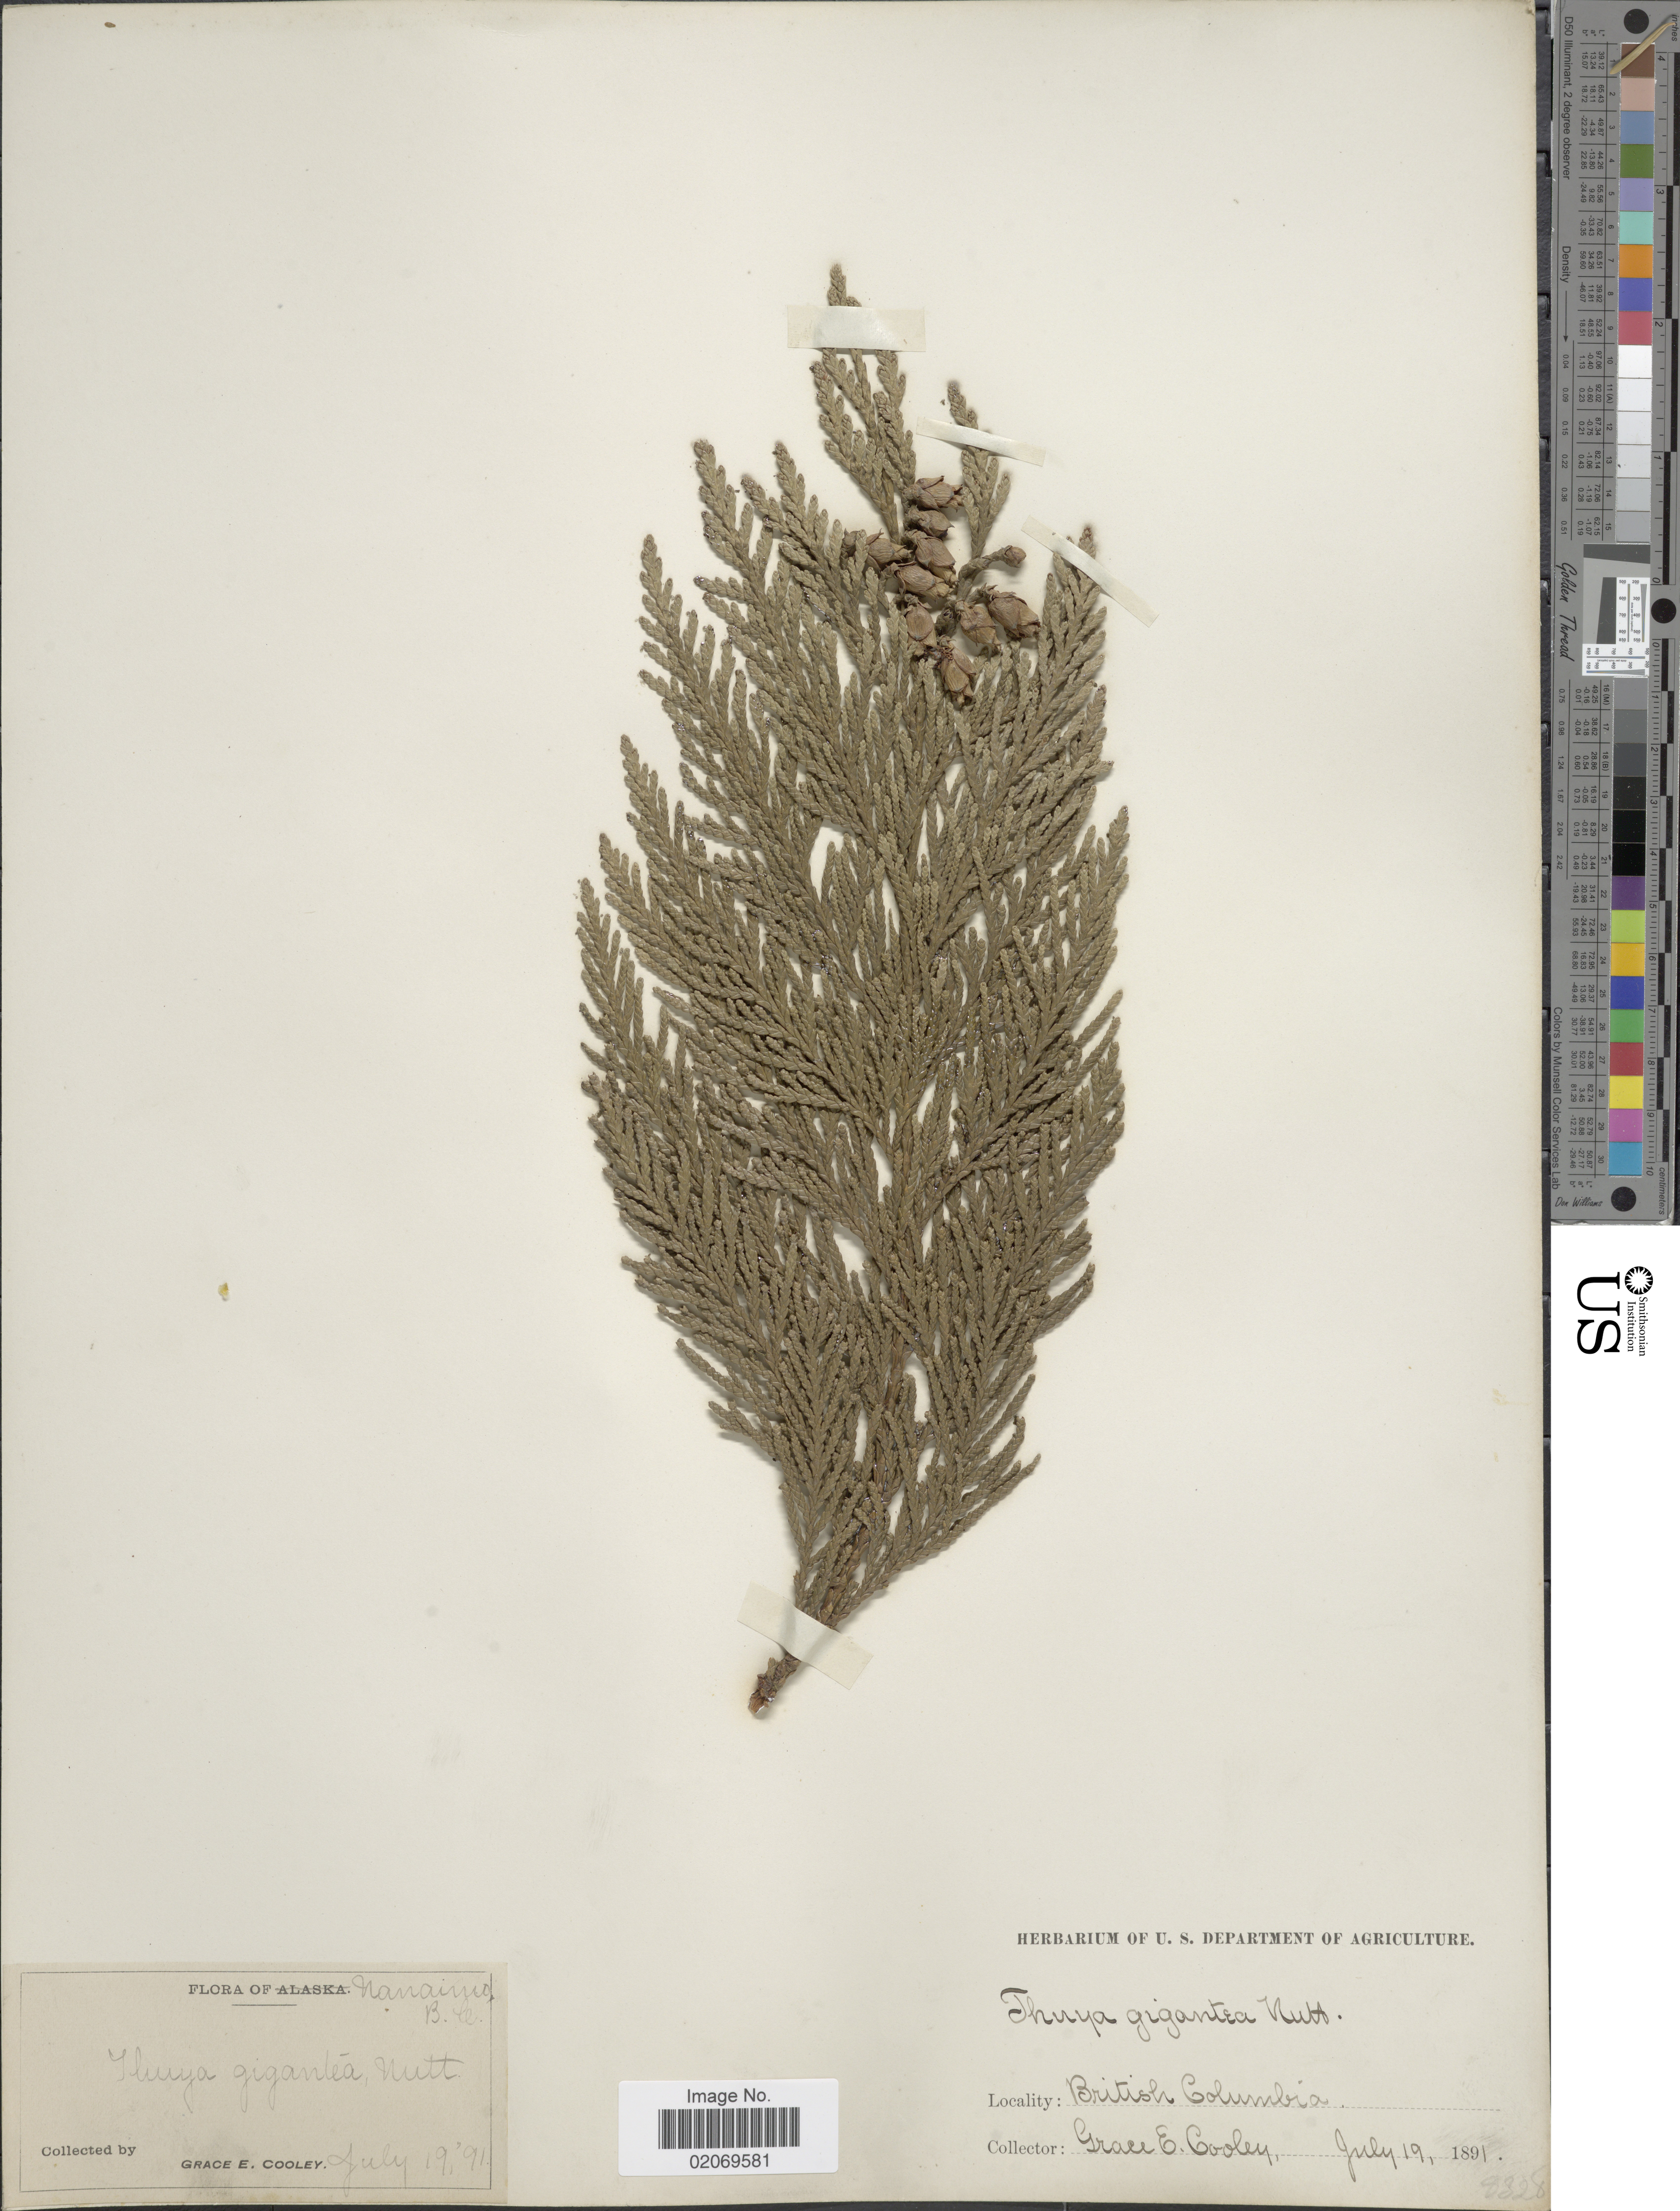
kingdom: Plantae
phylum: Tracheophyta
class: Pinopsida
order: Pinales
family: Cupressaceae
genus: Thuja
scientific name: Thuja plicata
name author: Donn & D. Don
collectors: G. E. Cooley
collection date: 1891-07-19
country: Canada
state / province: British Columbia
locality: Nanaimo